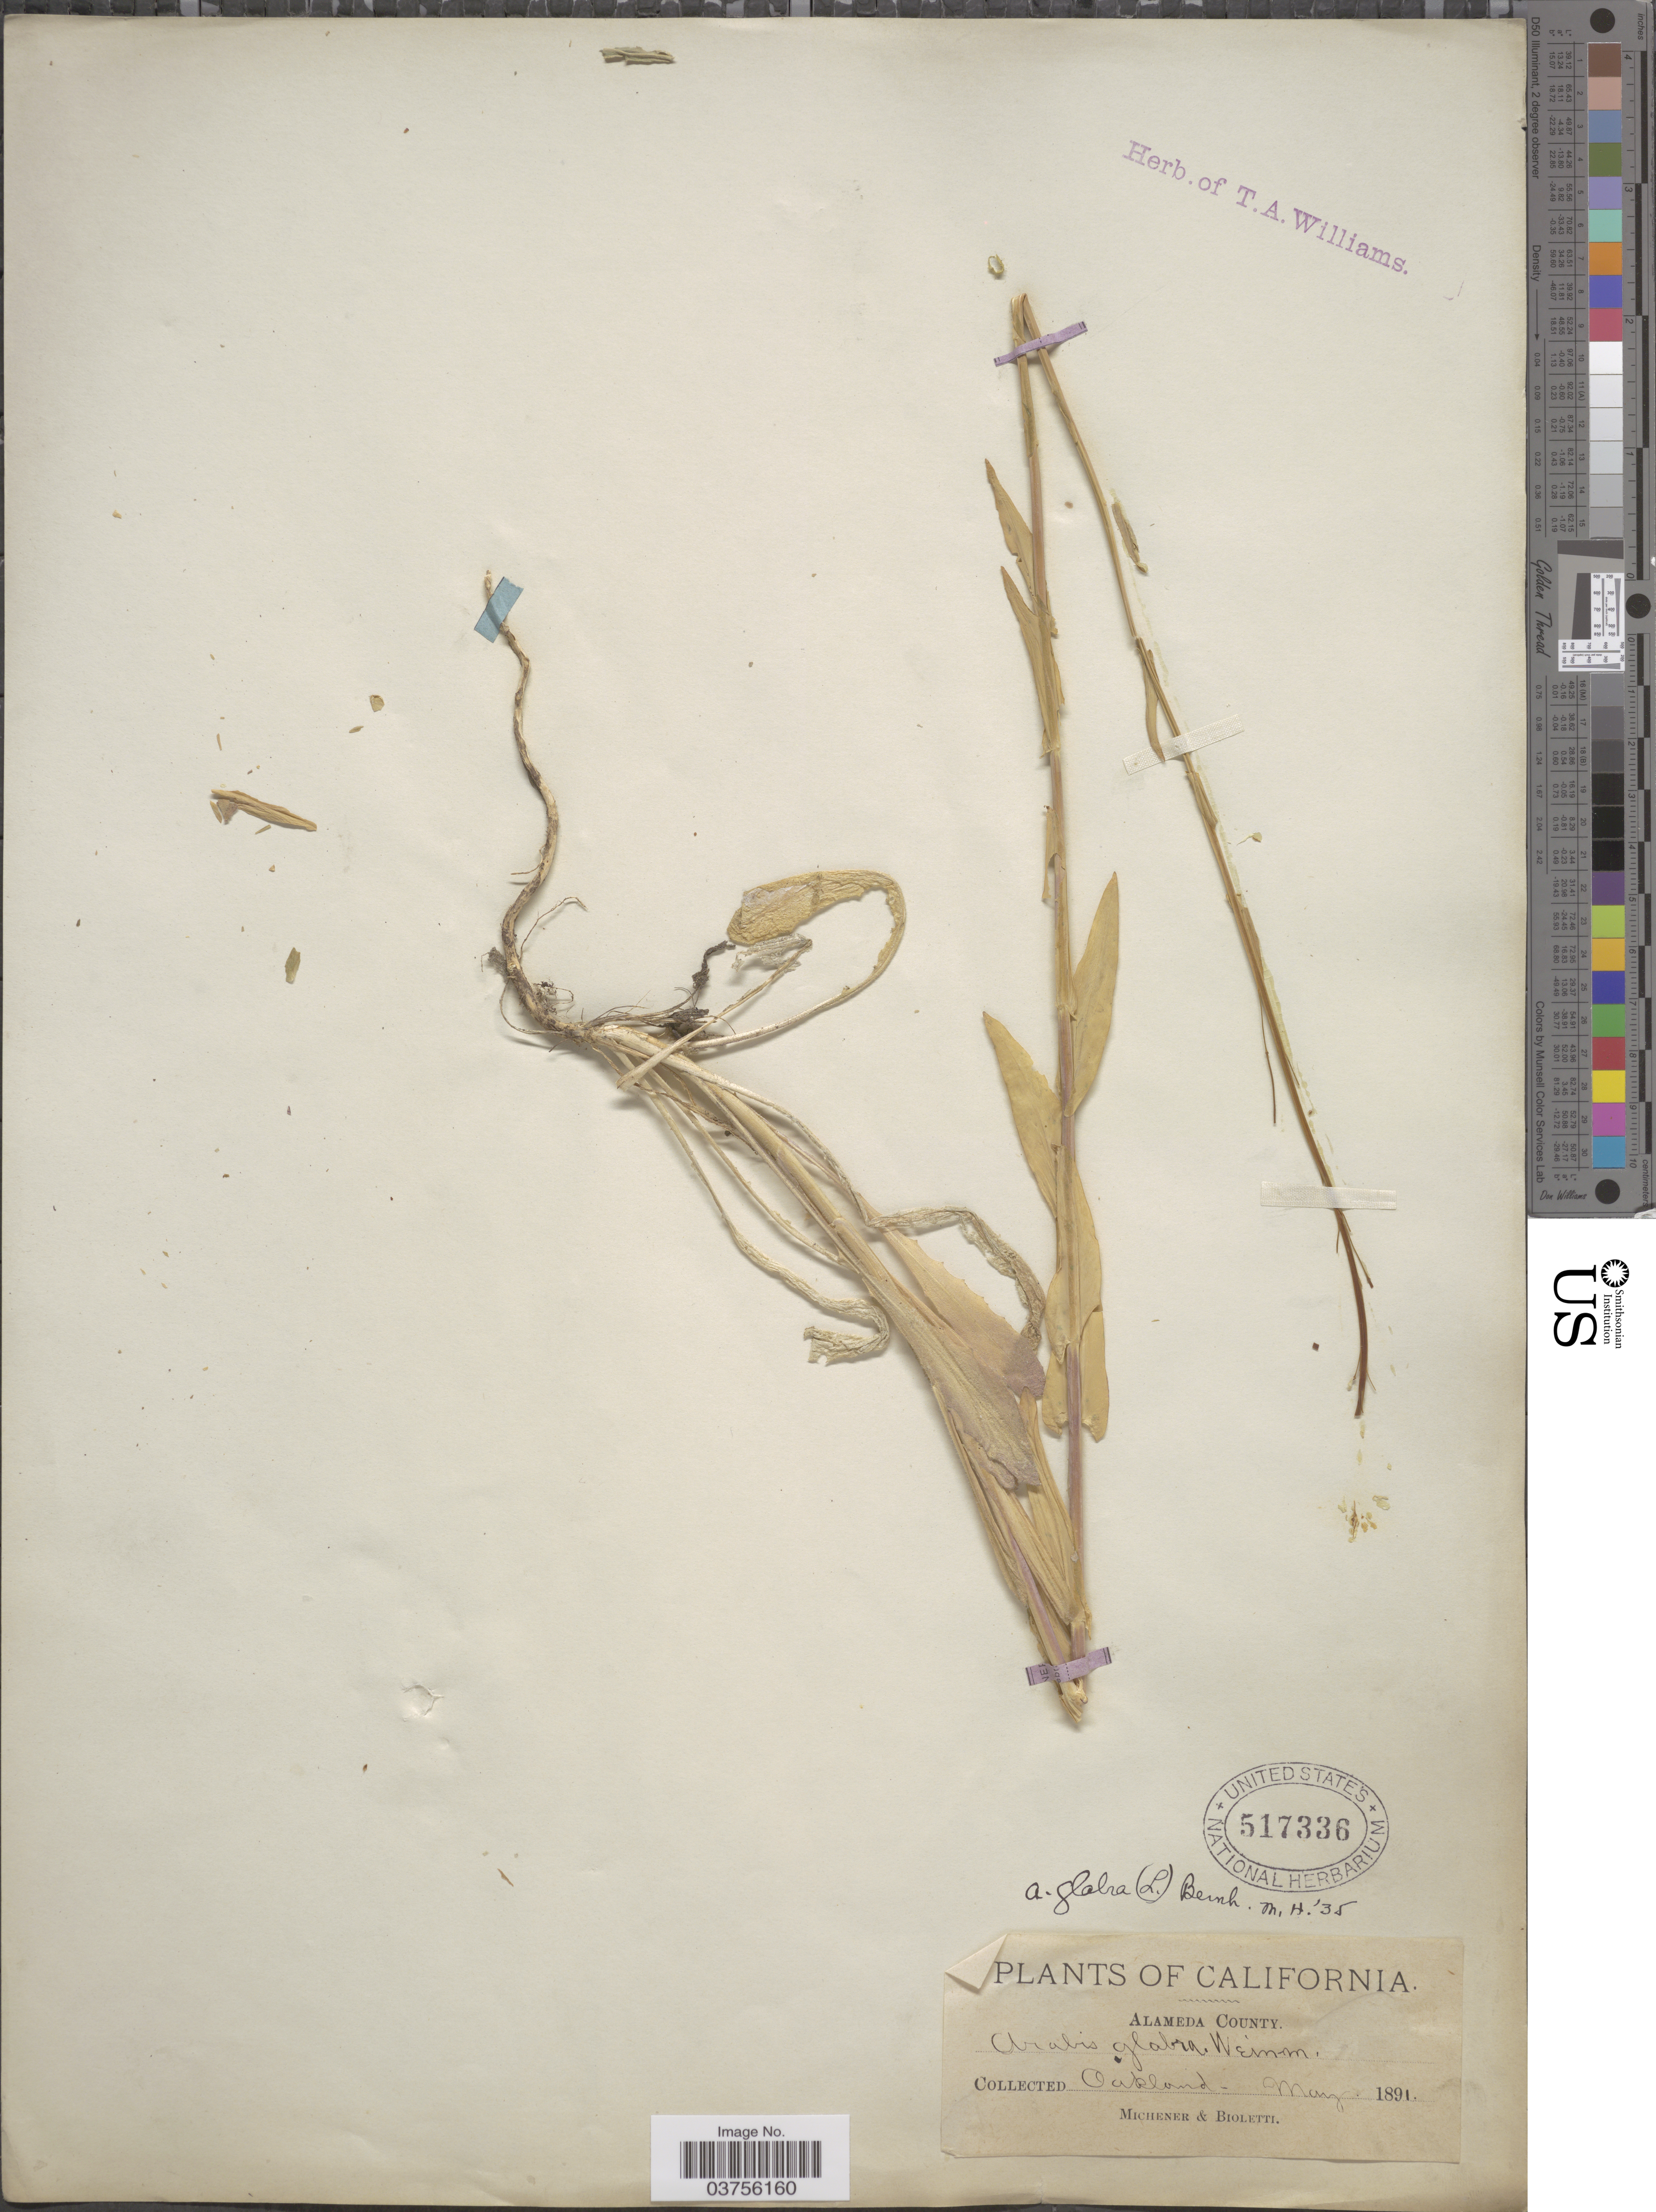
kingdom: Plantae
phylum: Tracheophyta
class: Magnoliopsida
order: Brassicales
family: Brassicaceae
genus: Turritis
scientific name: Turritis glabra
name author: L.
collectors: -. Michener & -- Bioletti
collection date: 1891-05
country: United States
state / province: California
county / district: Alameda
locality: Alameda County. Oakland.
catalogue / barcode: US 517336